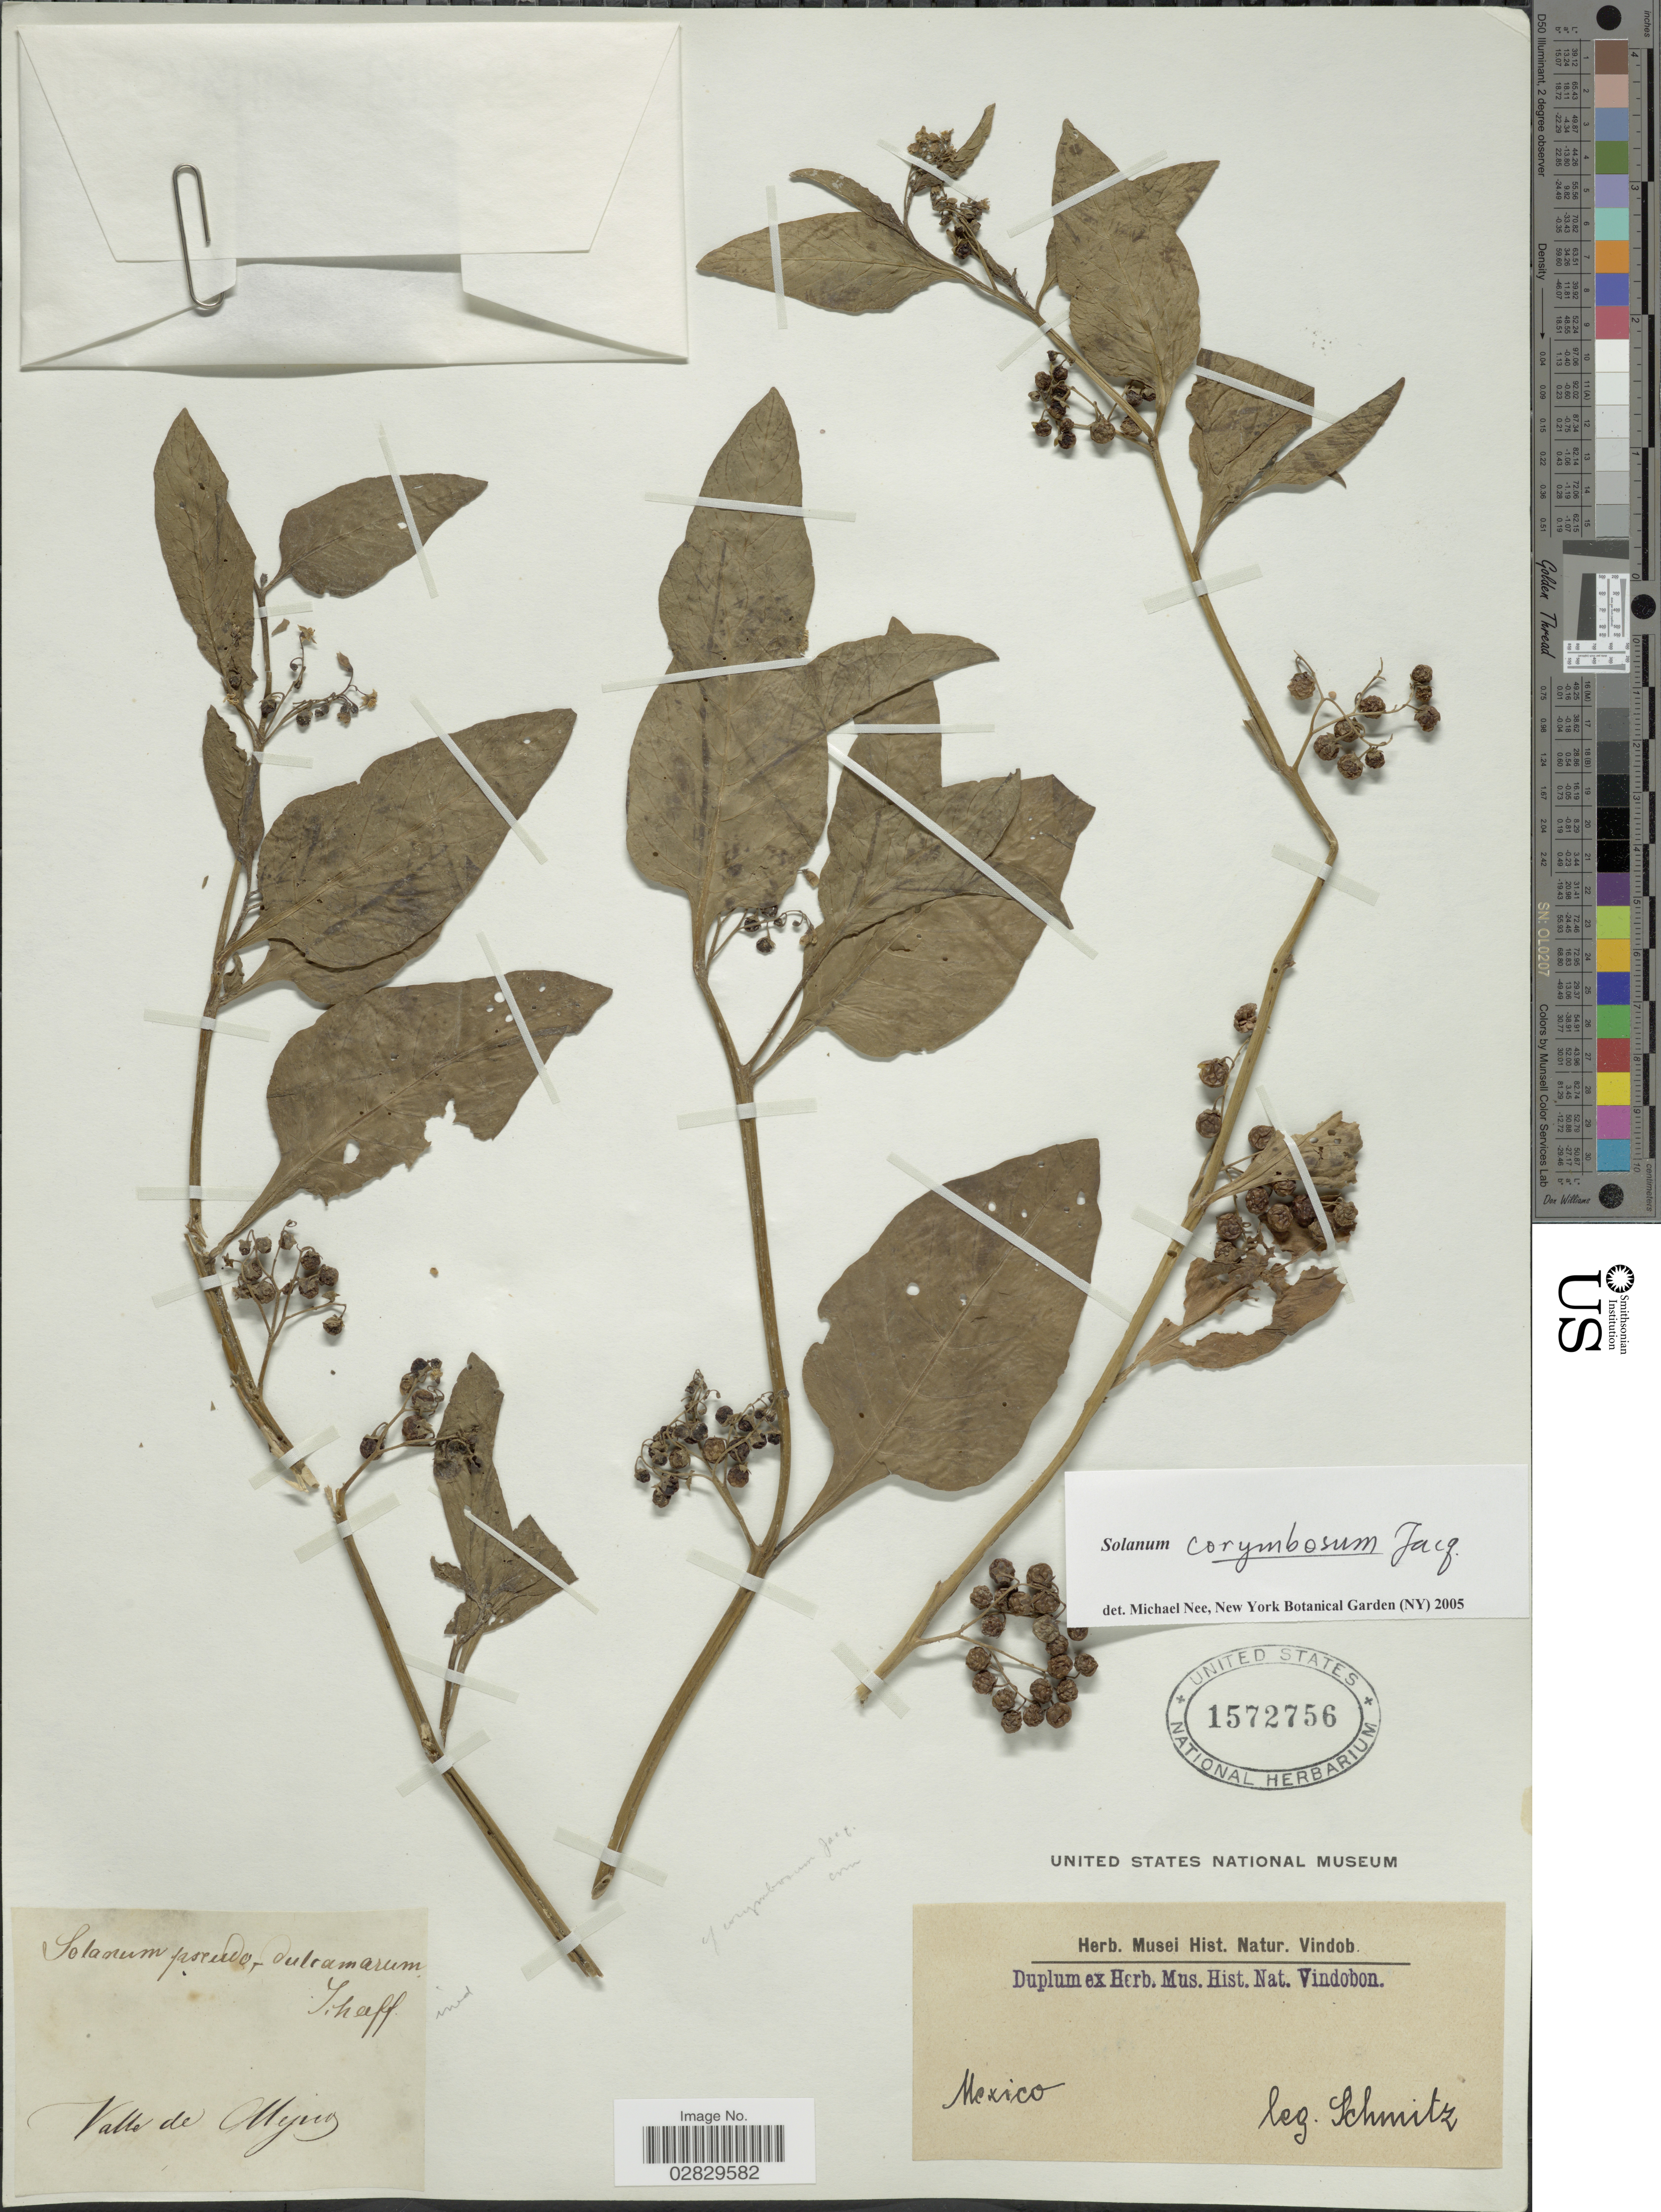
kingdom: Plantae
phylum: Tracheophyta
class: Magnoliopsida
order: Solanales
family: Solanaceae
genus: Solanum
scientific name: Solanum corymbosum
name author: Jacq.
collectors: -. Schmitz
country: Mexico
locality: Valle de Mejico.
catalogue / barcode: US 1572756